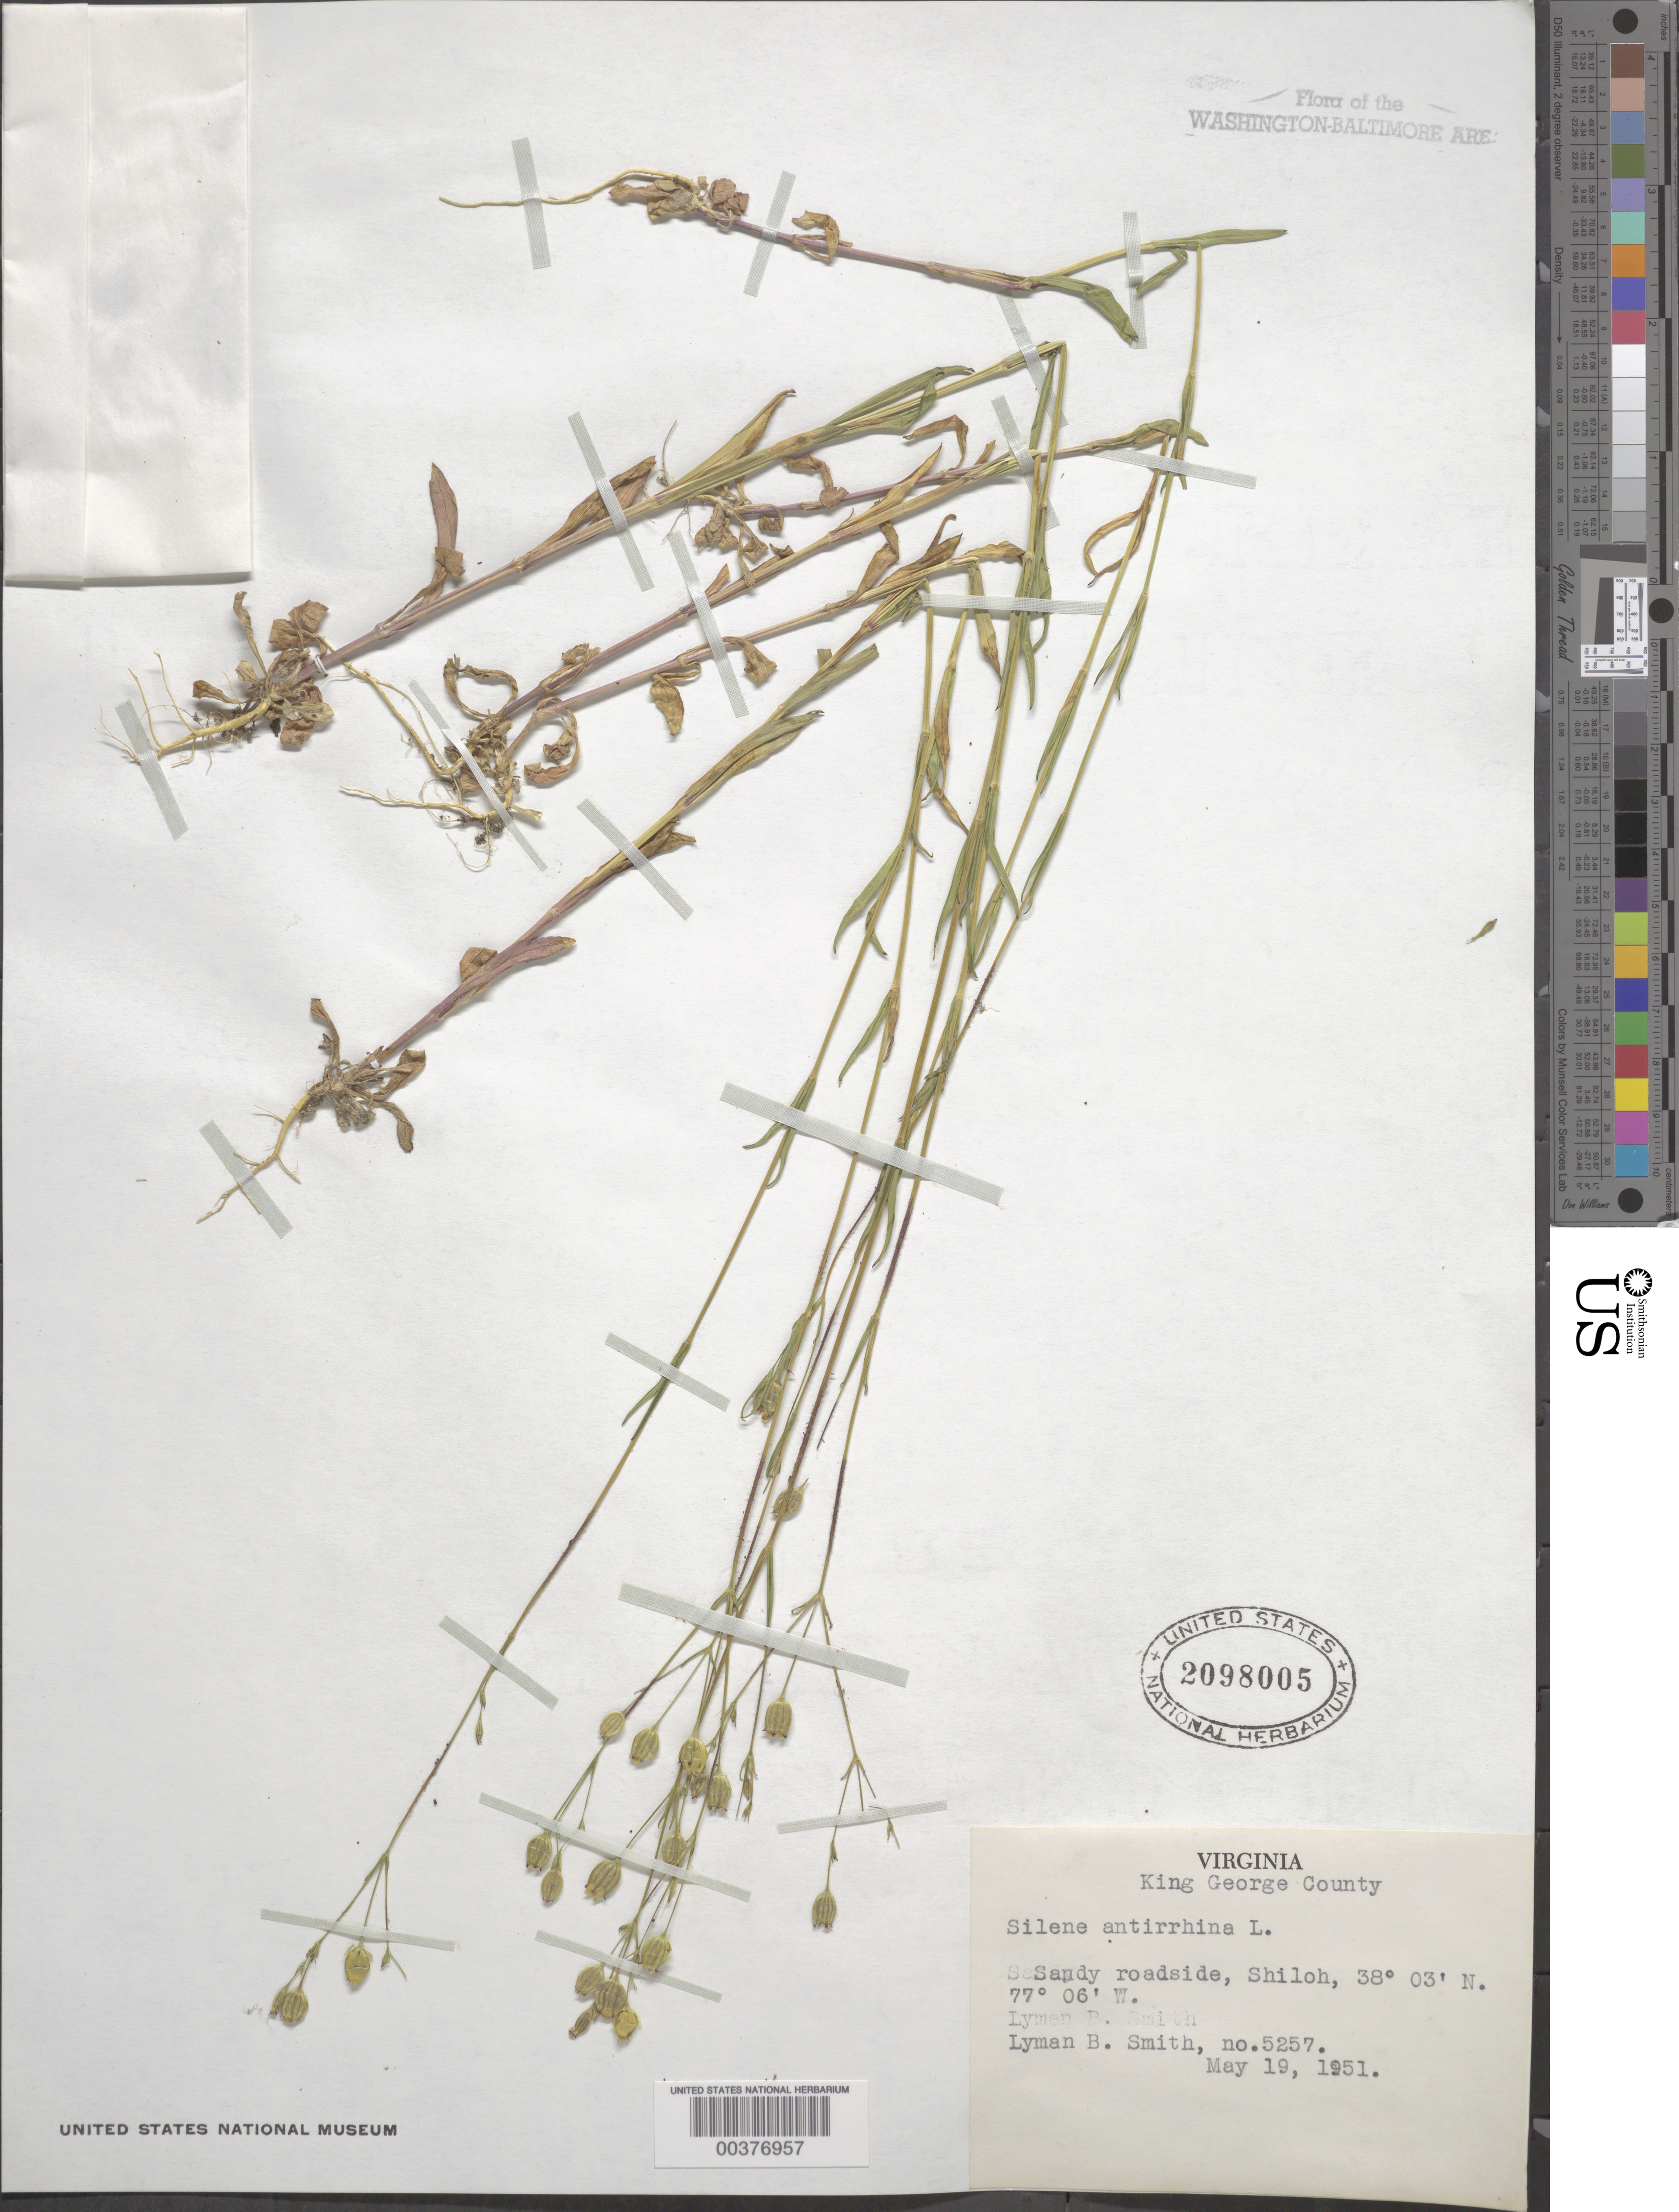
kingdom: Plantae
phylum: Tracheophyta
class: Magnoliopsida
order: Caryophyllales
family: Caryophyllaceae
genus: Silene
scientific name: Silene antirrhina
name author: L.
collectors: L. Smith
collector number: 5257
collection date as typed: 19 May 1951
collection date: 1951-05-19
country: United States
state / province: Virginia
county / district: King George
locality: Shiloh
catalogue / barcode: US 2098005